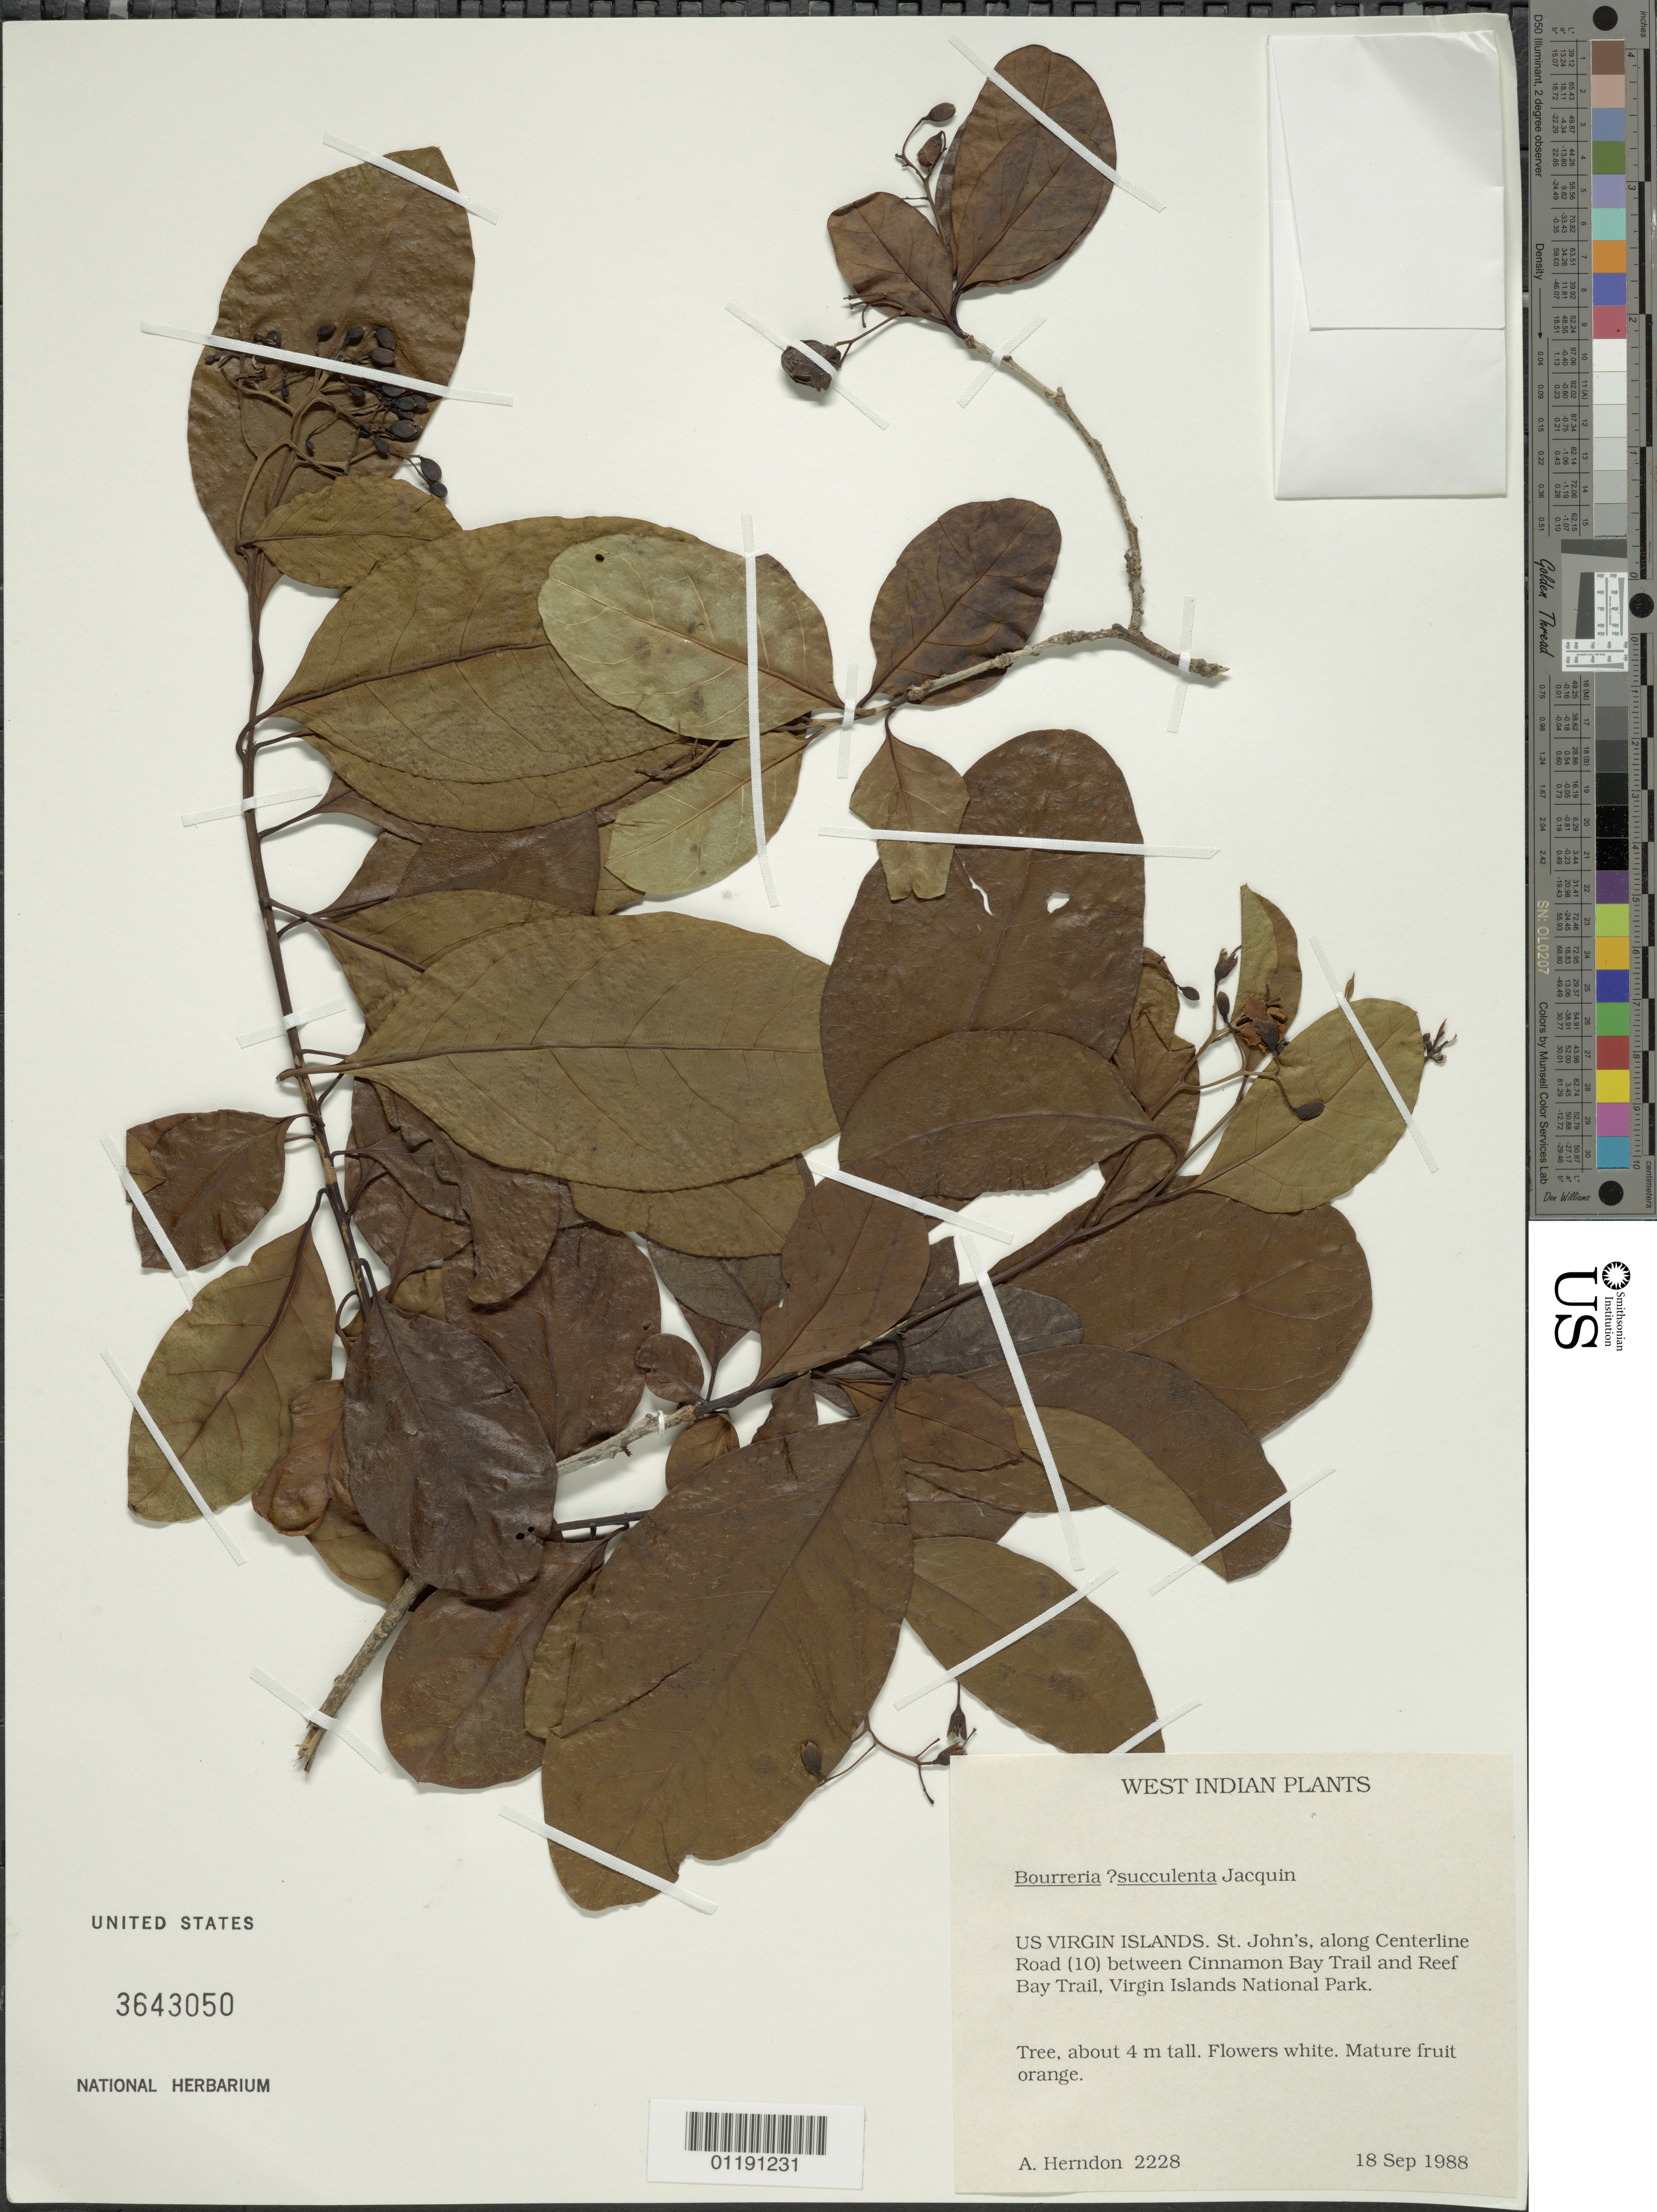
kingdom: Plantae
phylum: Tracheophyta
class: Magnoliopsida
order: Boraginales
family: Ehretiaceae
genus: Bourreria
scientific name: Bourreria succulenta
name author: Jacq.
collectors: A. Herndon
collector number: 2228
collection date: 1988-09-18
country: U.S. Virgin Islands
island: St. John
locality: Along Centerline Road (10) between Cinnamon Bay Trail and Reef Bay Trail, Virgin Islands National Park.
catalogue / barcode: US 3643050